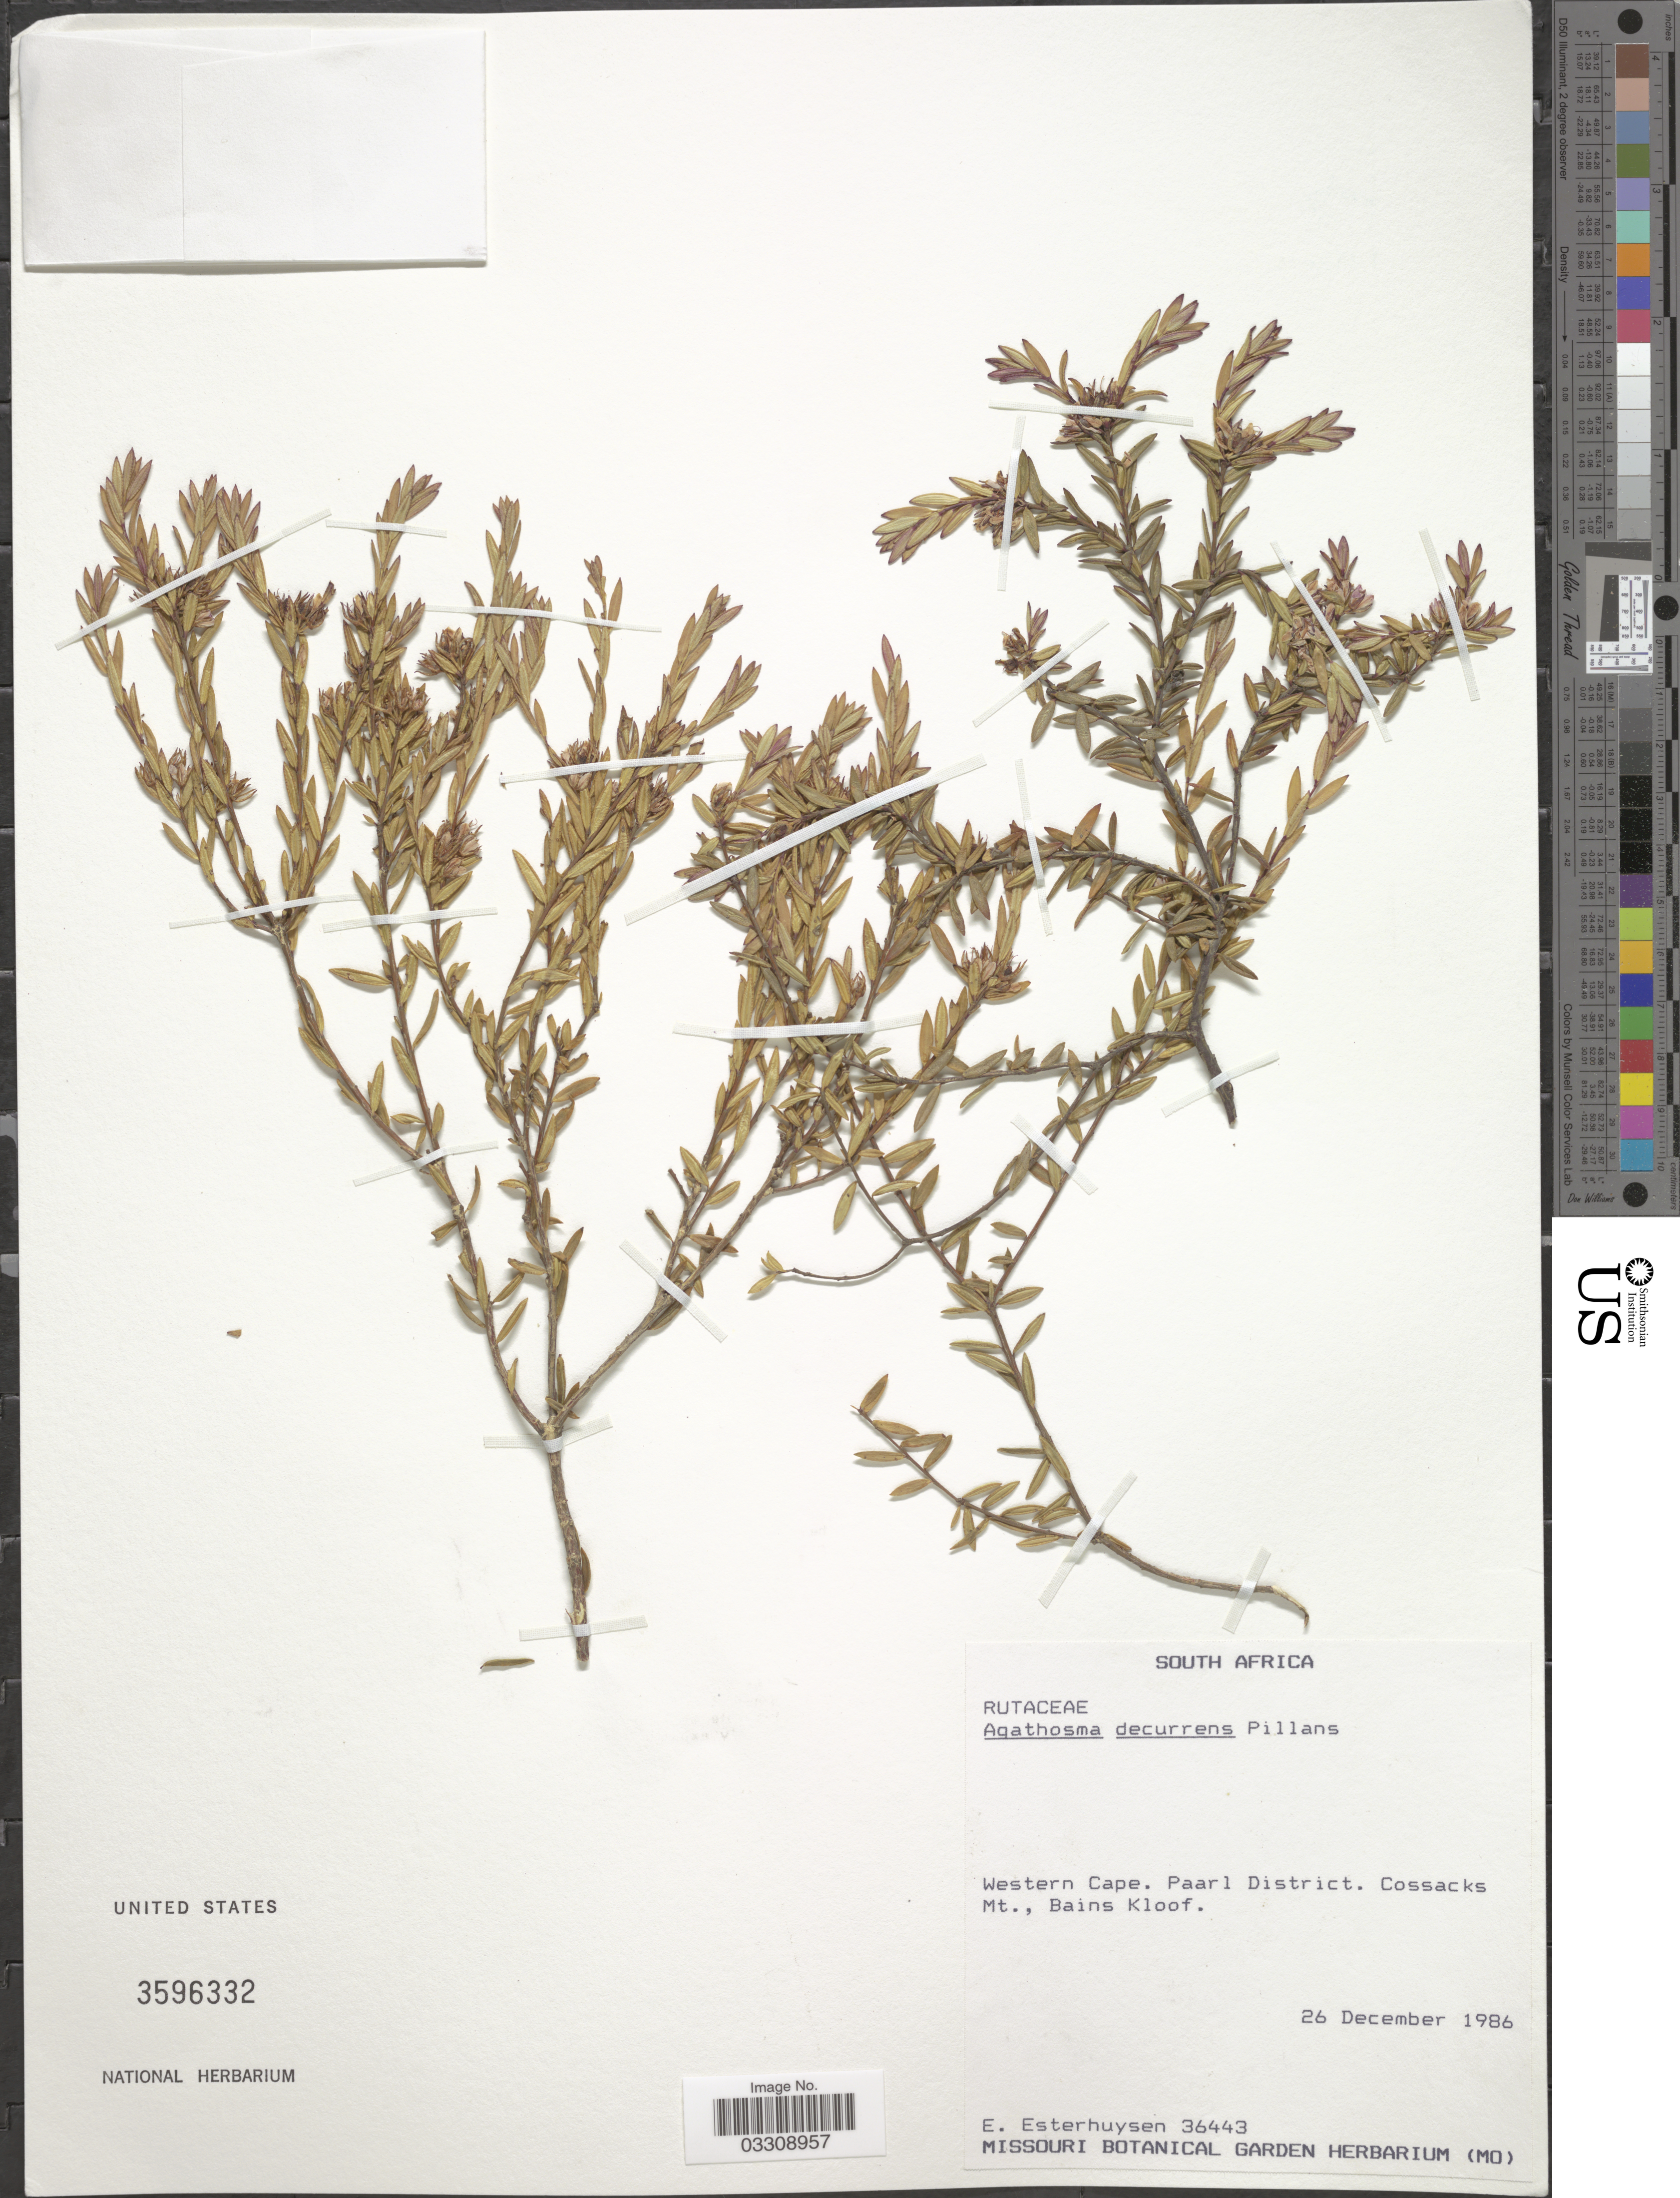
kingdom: Plantae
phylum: Tracheophyta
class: Magnoliopsida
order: Sapindales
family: Rutaceae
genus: Agathosma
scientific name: Agathosma decurrens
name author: Pillans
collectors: E. E. Esterhuysen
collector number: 36443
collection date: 1986-12-26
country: South Africa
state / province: Western Cape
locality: Paarl District. Cossacks Mt., Bains Kloof.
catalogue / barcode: US 3596332